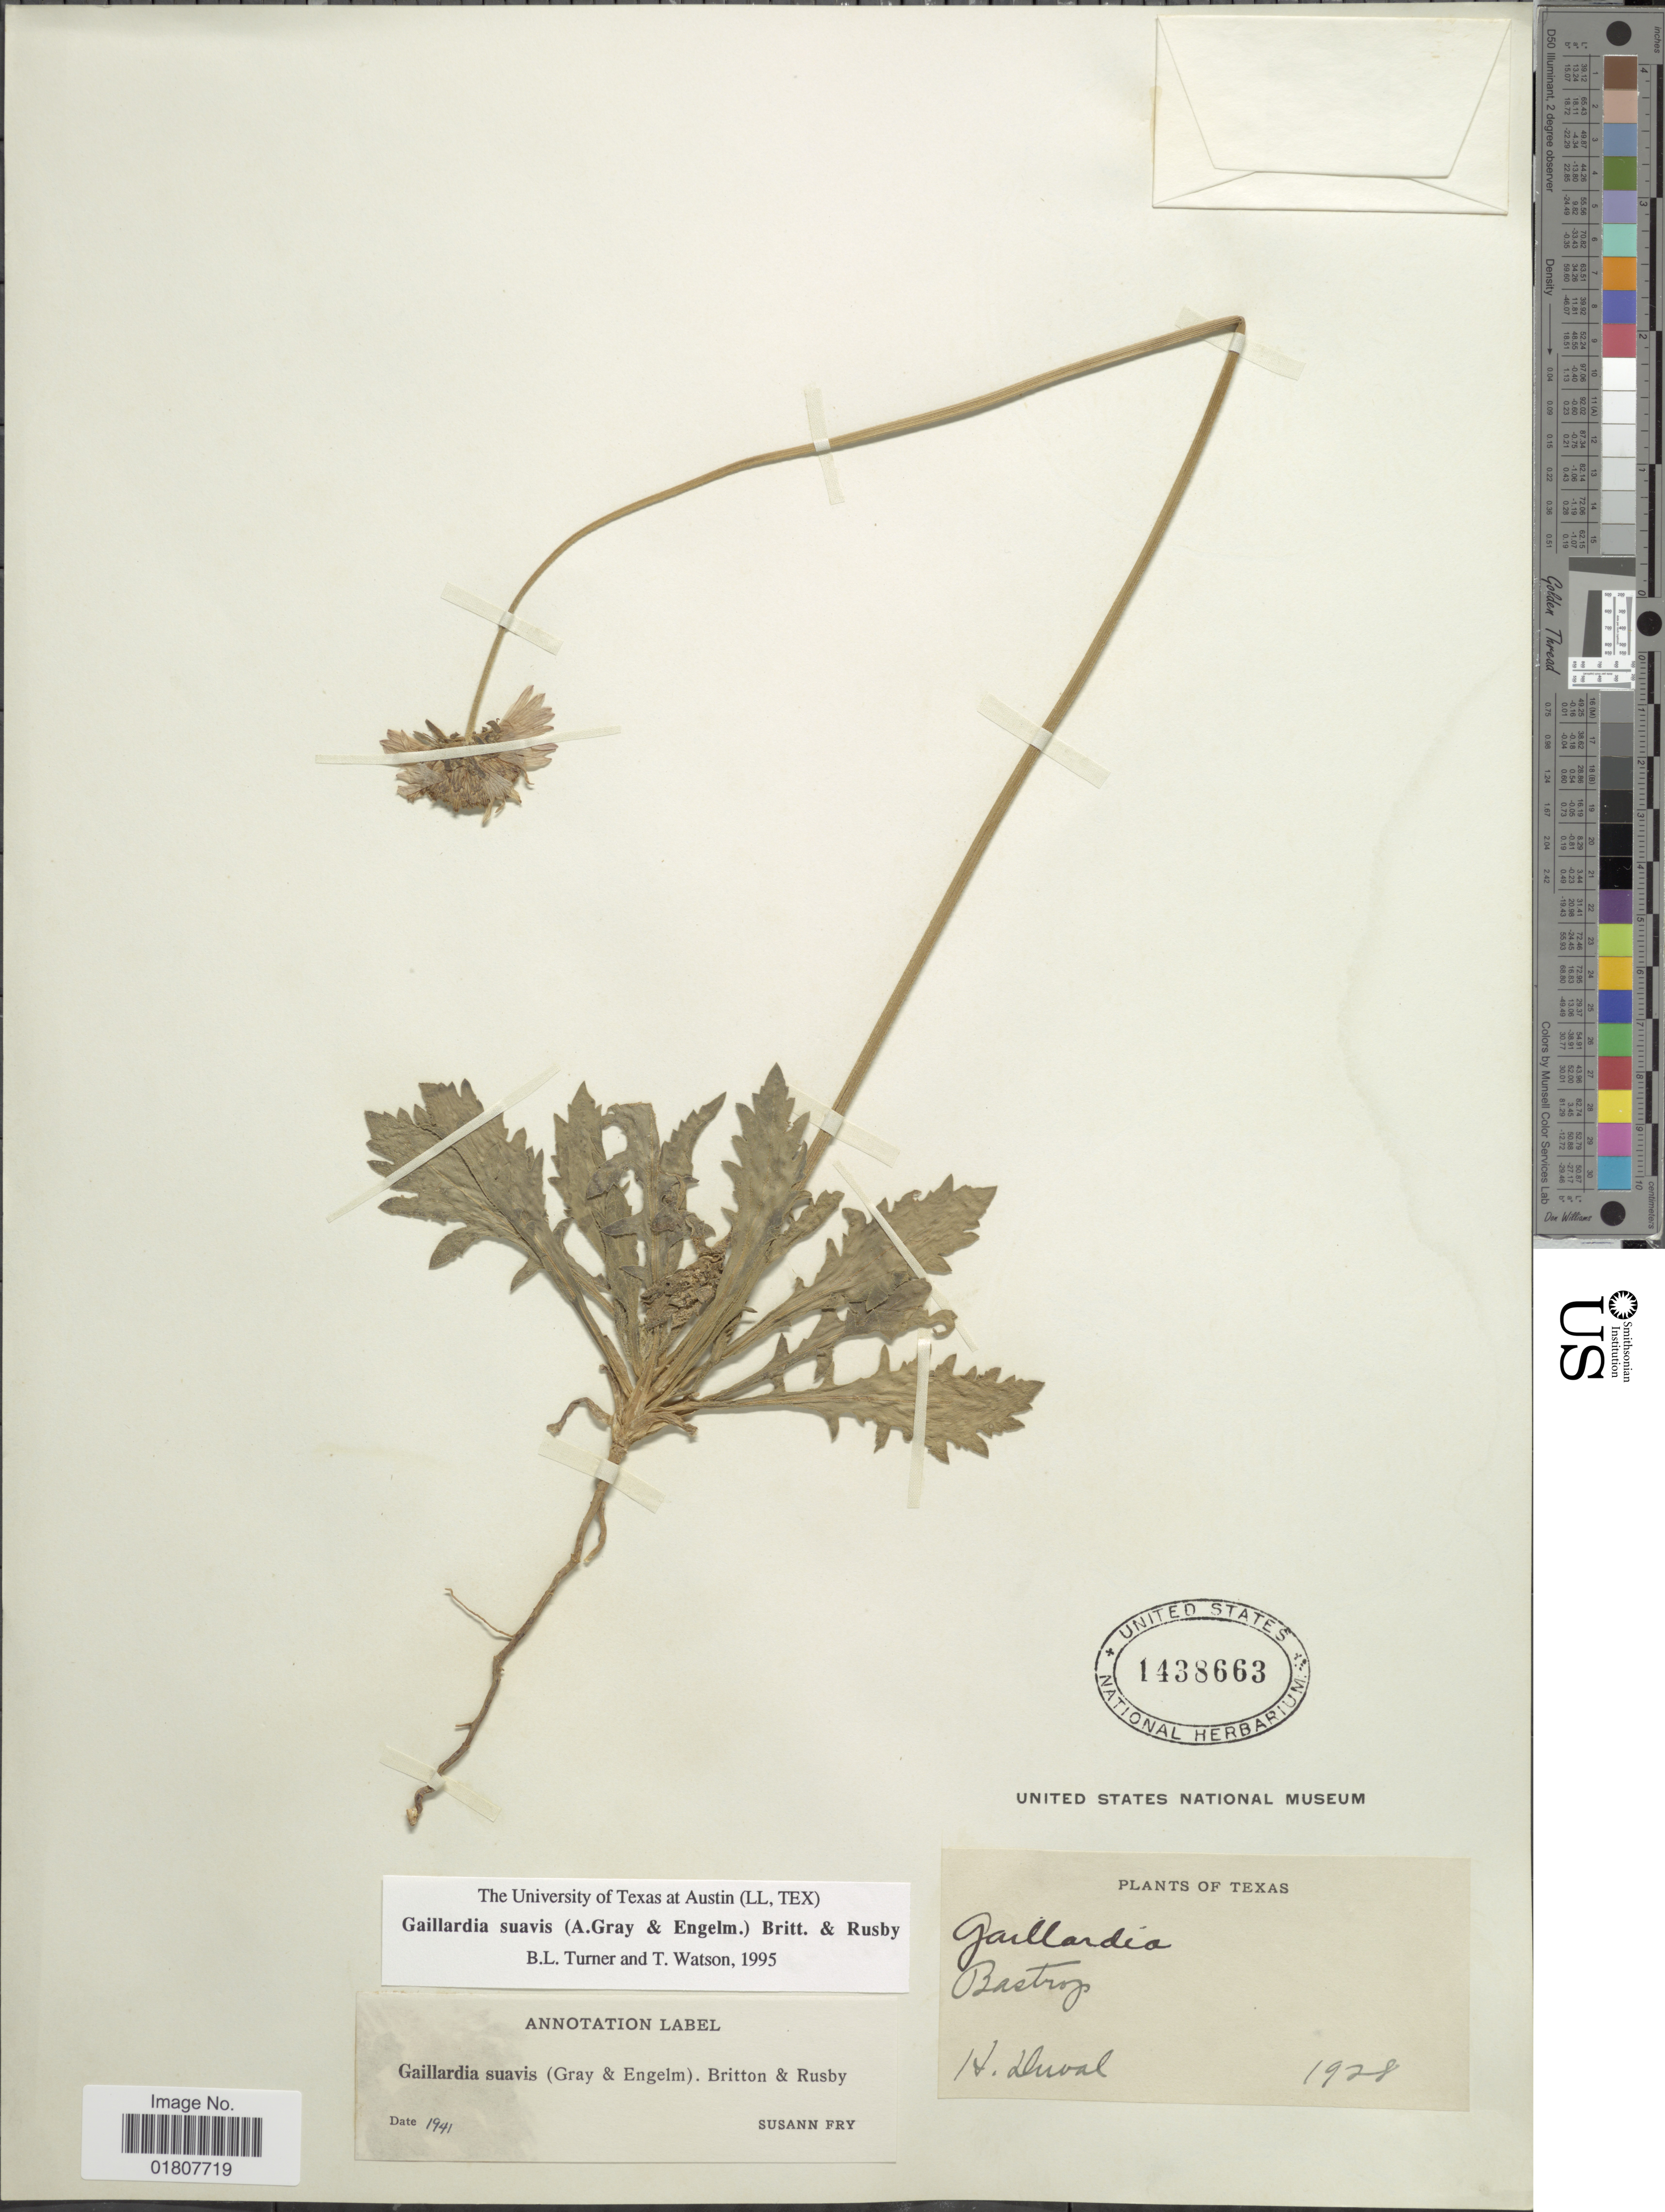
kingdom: Plantae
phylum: Tracheophyta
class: Magnoliopsida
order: Asterales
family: Asteraceae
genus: Gaillardia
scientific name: Gaillardia suavis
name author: (A. Gray & Engelm.) Britton & Rusby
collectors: H. Duval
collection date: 1928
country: United States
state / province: Texas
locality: Bastrop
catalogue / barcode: US 1438663